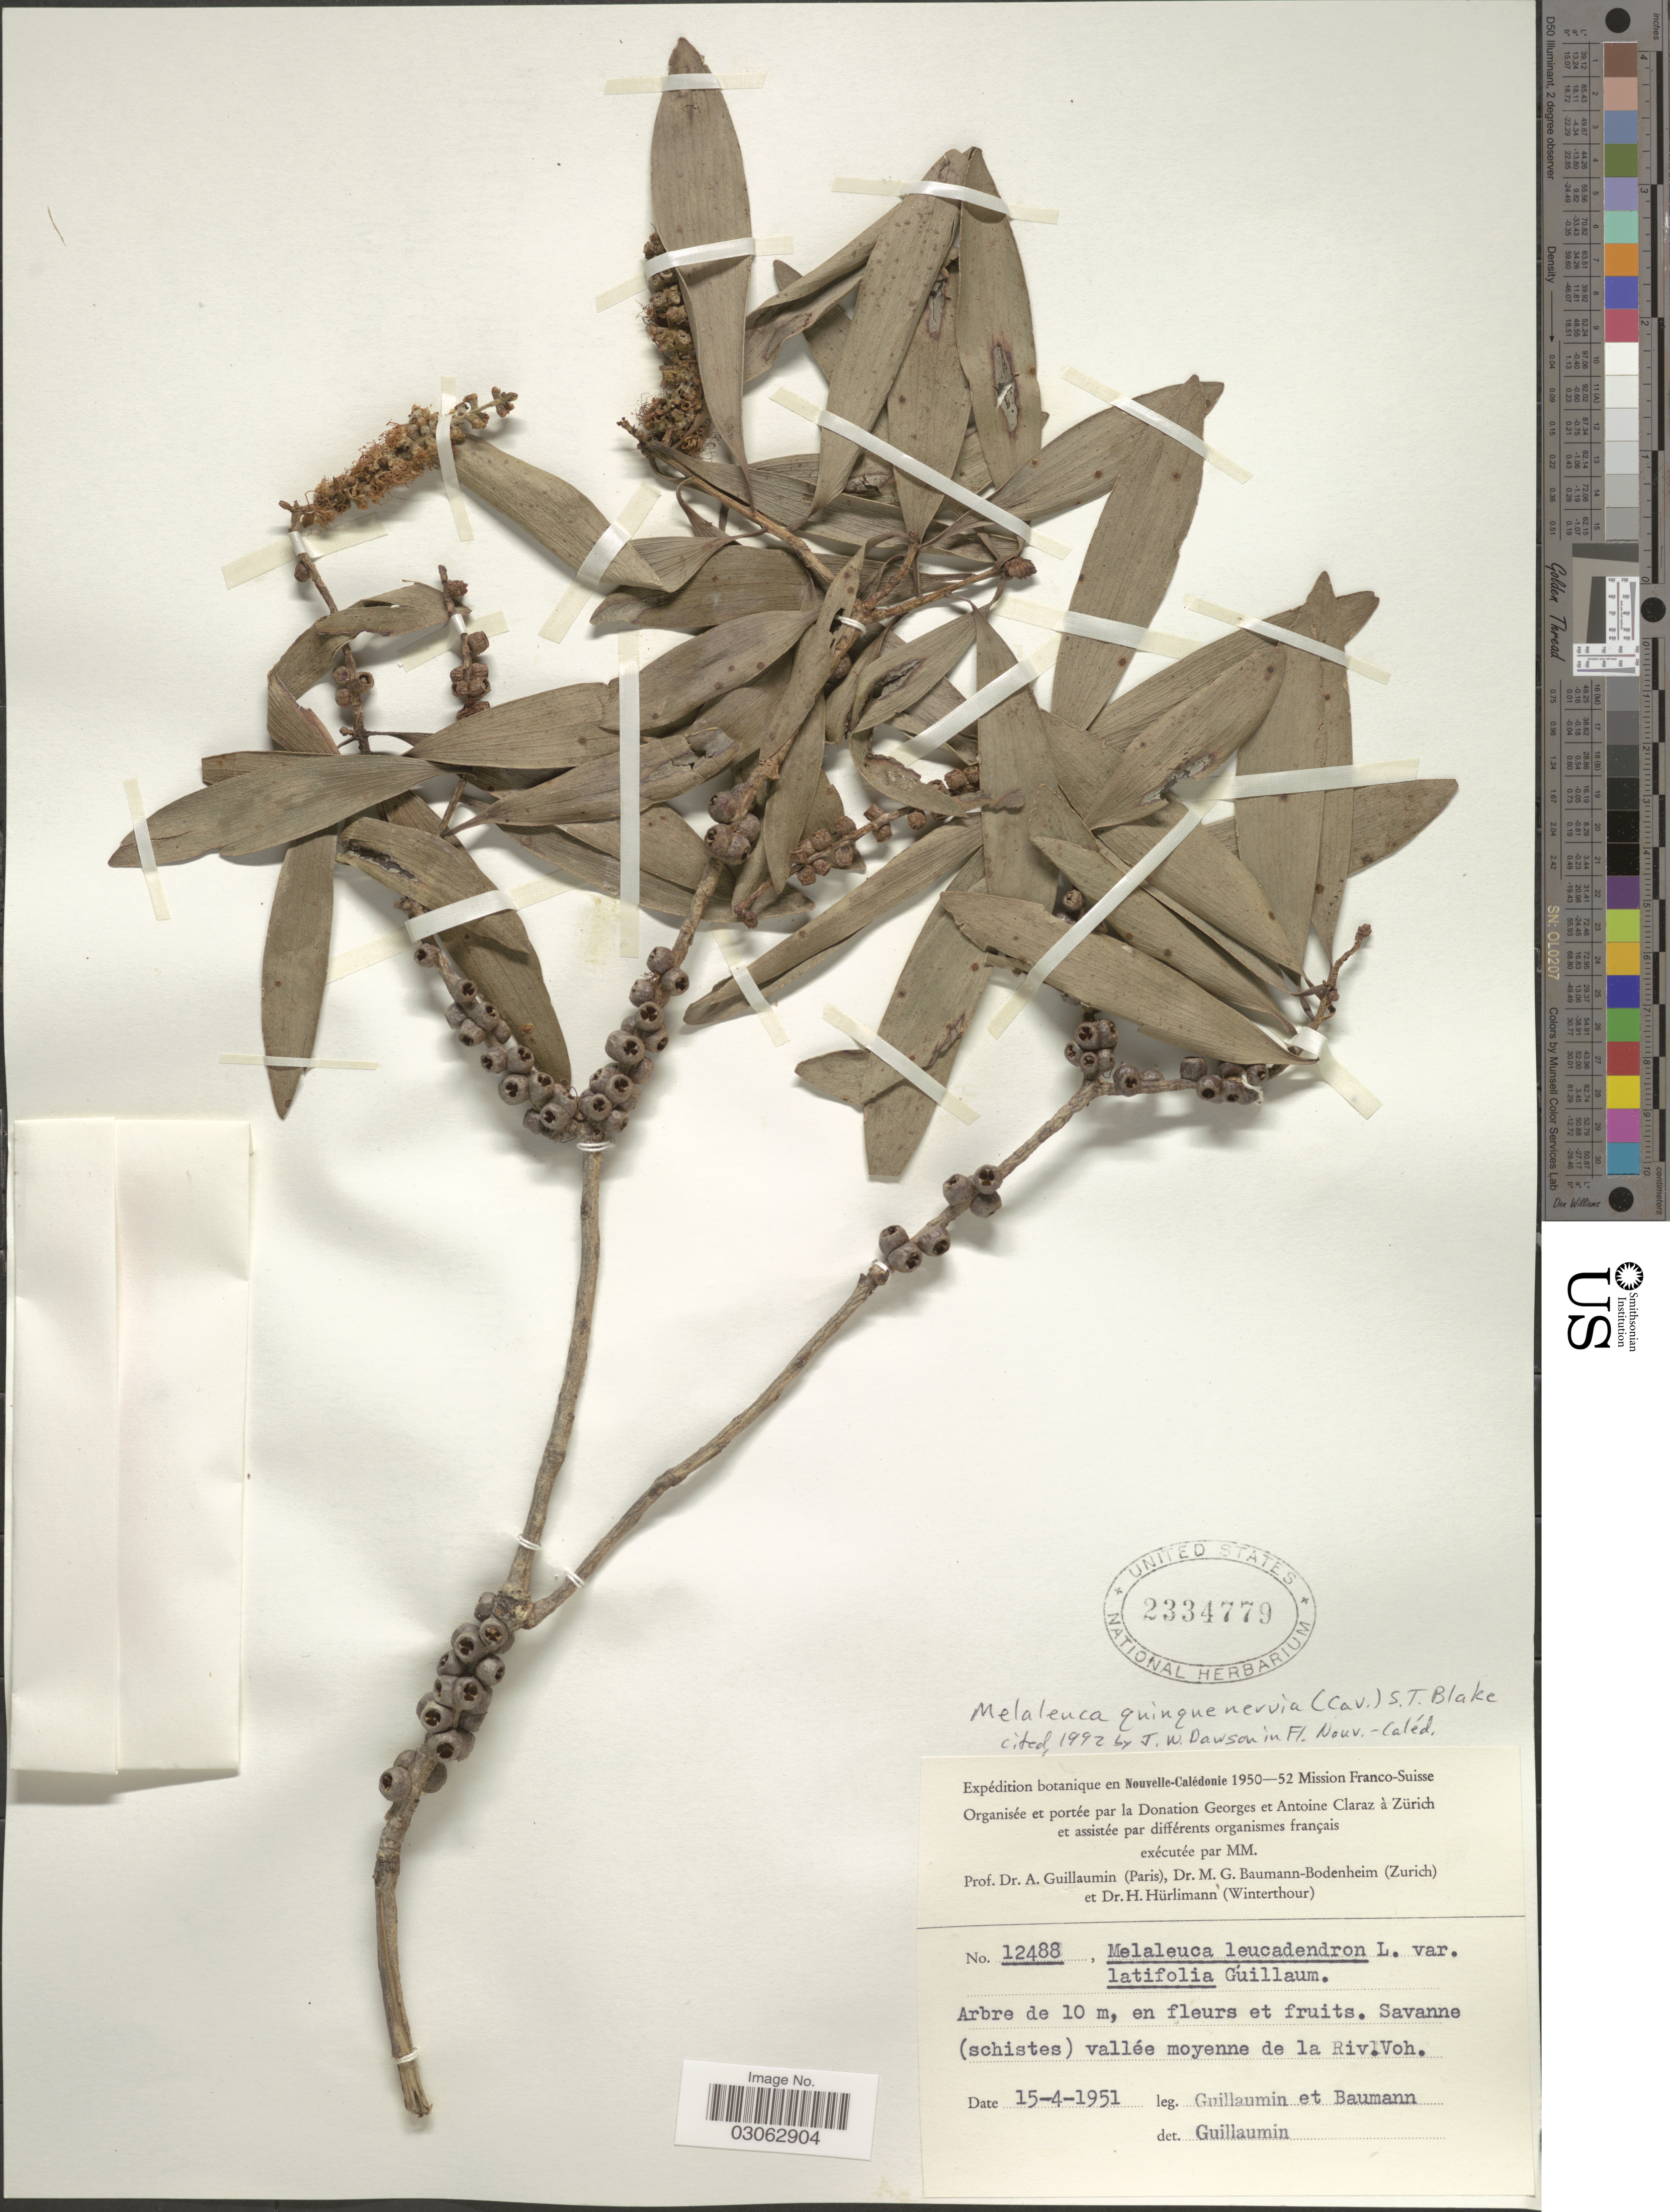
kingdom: Plantae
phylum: Tracheophyta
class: Magnoliopsida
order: Myrtales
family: Myrtaceae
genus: Melaleuca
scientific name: Melaleuca quinquenervia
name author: (Cav.) S.T. Blake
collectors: A. Guillaumin & M. G. Baumann-Bodenheim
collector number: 12488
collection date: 1951-04-15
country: New Caledonia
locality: Savanne (schistes) vallée moyenne de la Riv. Voh.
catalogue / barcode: US 2334779